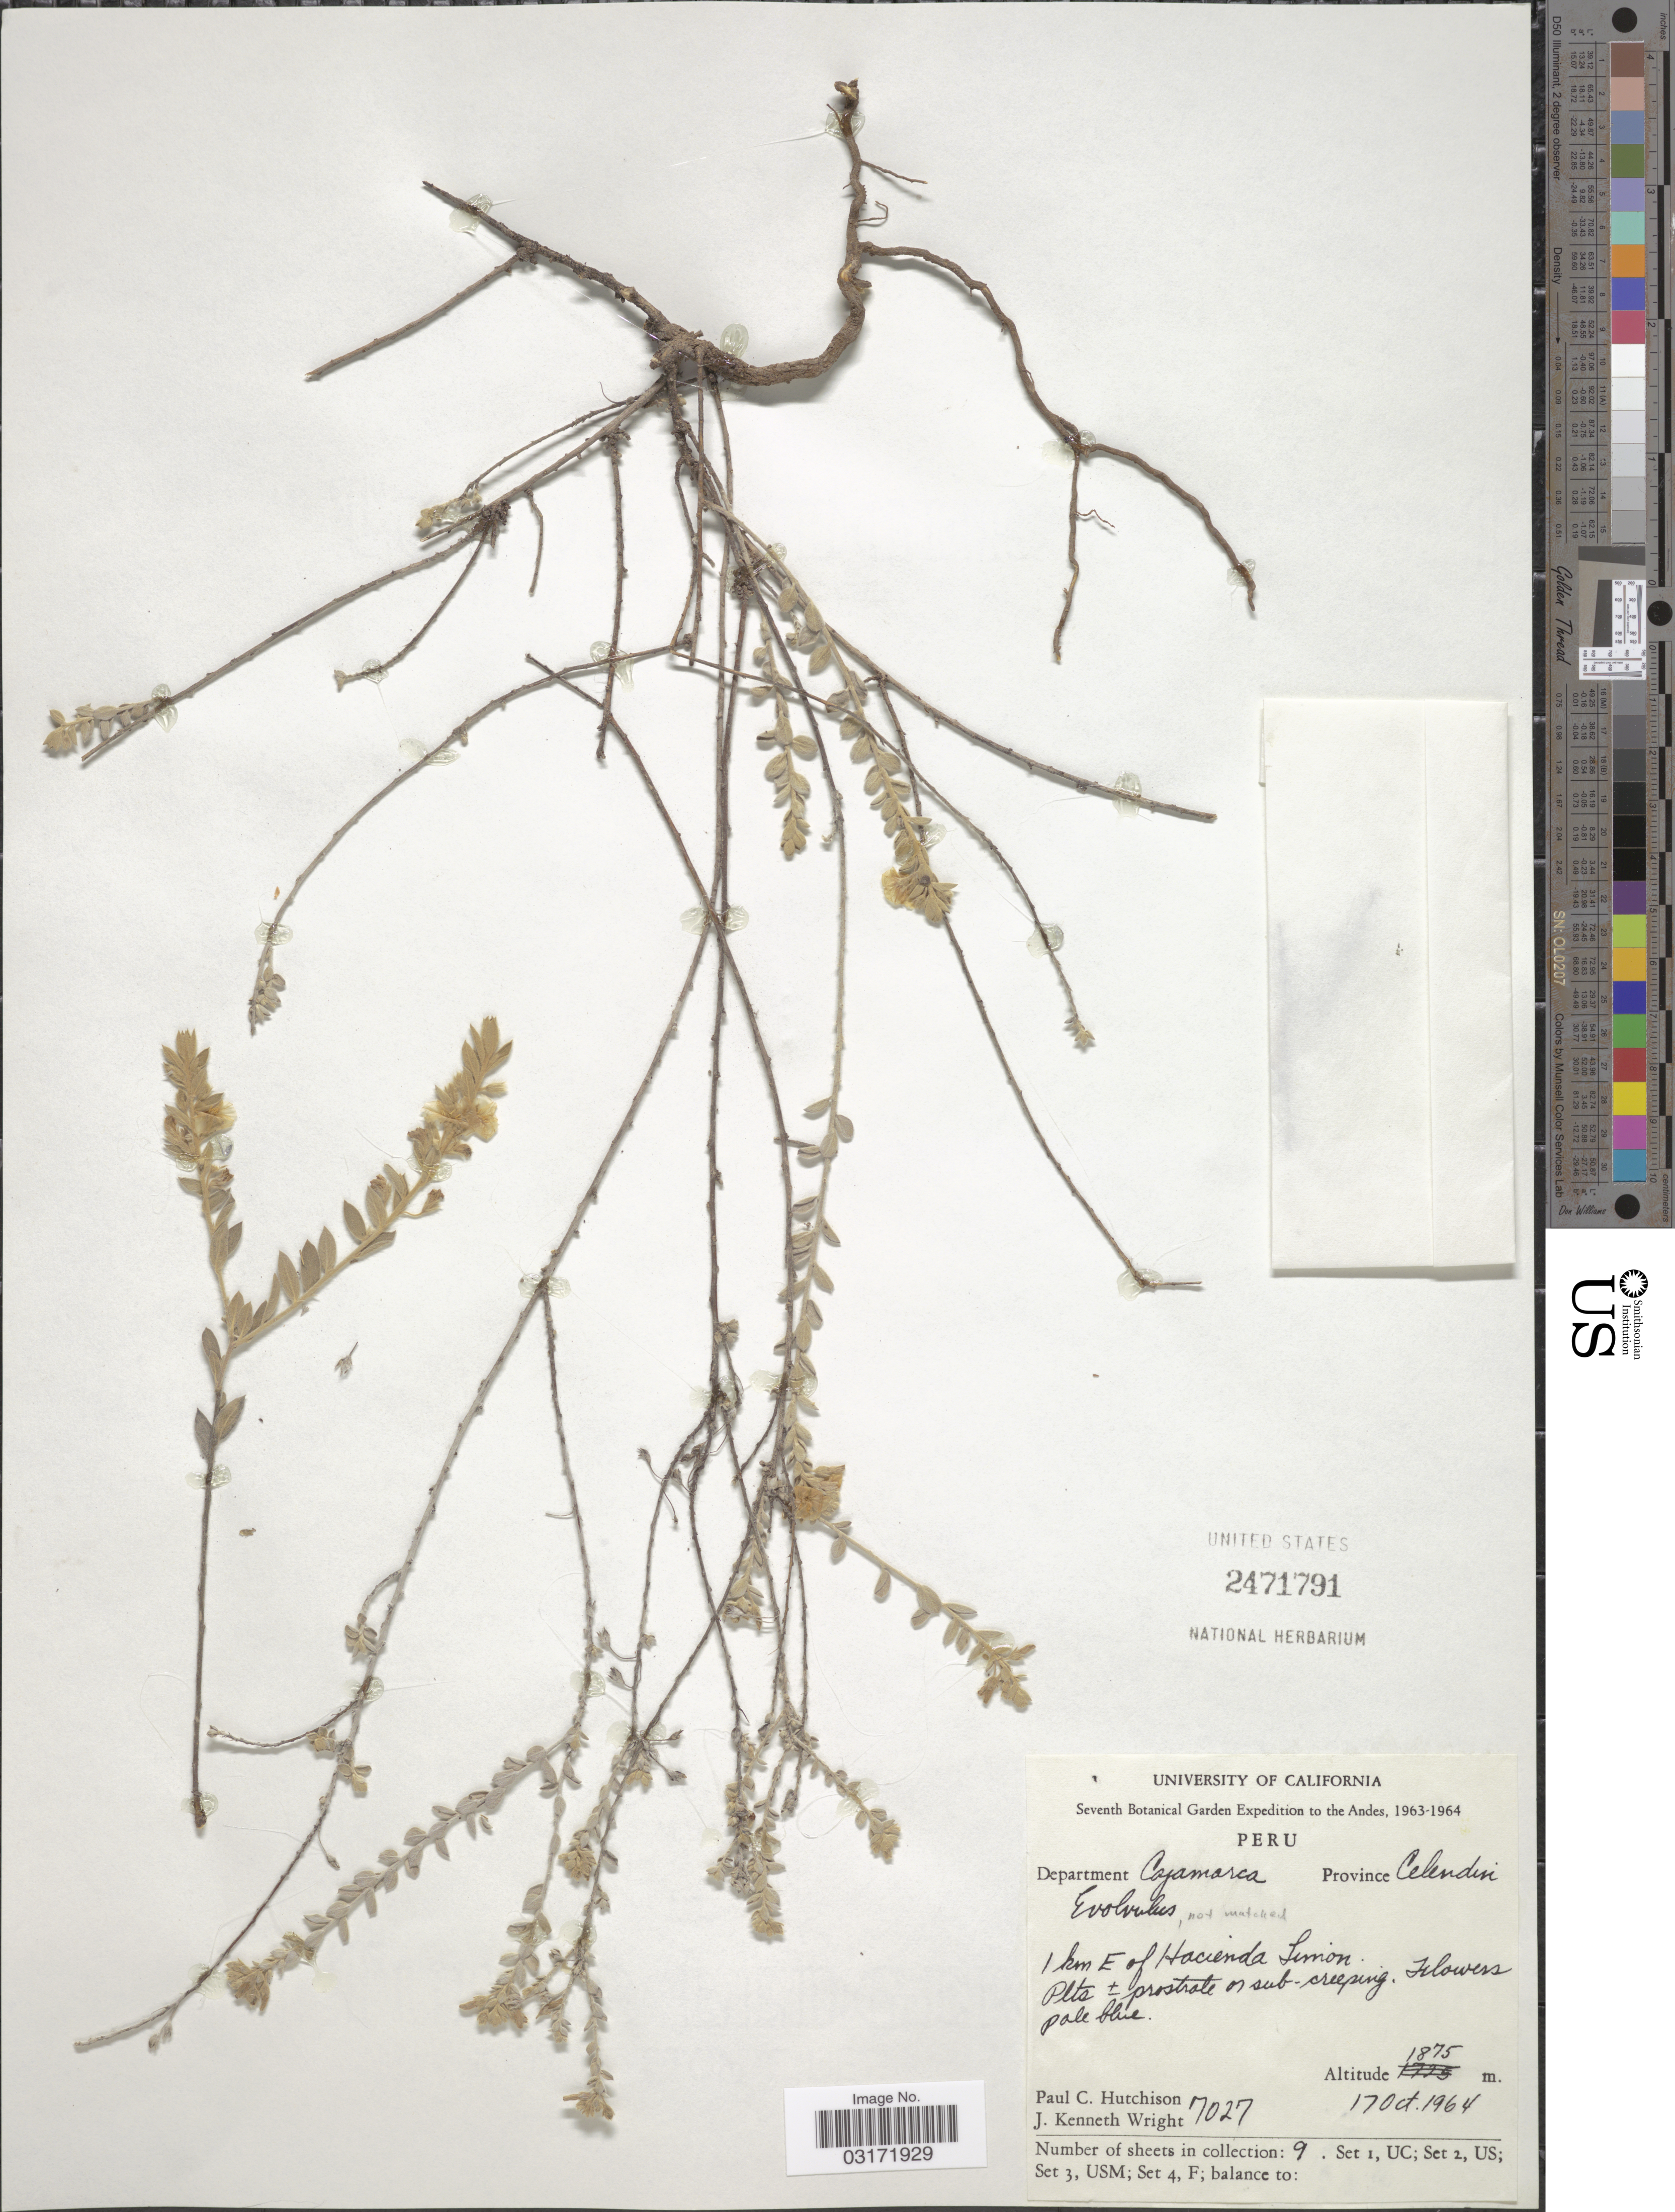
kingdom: Plantae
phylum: Tracheophyta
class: Magnoliopsida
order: Solanales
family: Convolvulaceae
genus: Evolvulus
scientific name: Evolvulus argyreus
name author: Choisy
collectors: P. C. Hutchison & J. K. Wright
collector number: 7027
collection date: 1964-10-17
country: Peru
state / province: Cajamarca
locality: Andes, Department Cajamarca, Province Celendin, 1 km E of Hacienda Limon.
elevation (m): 1875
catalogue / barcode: US 2471791